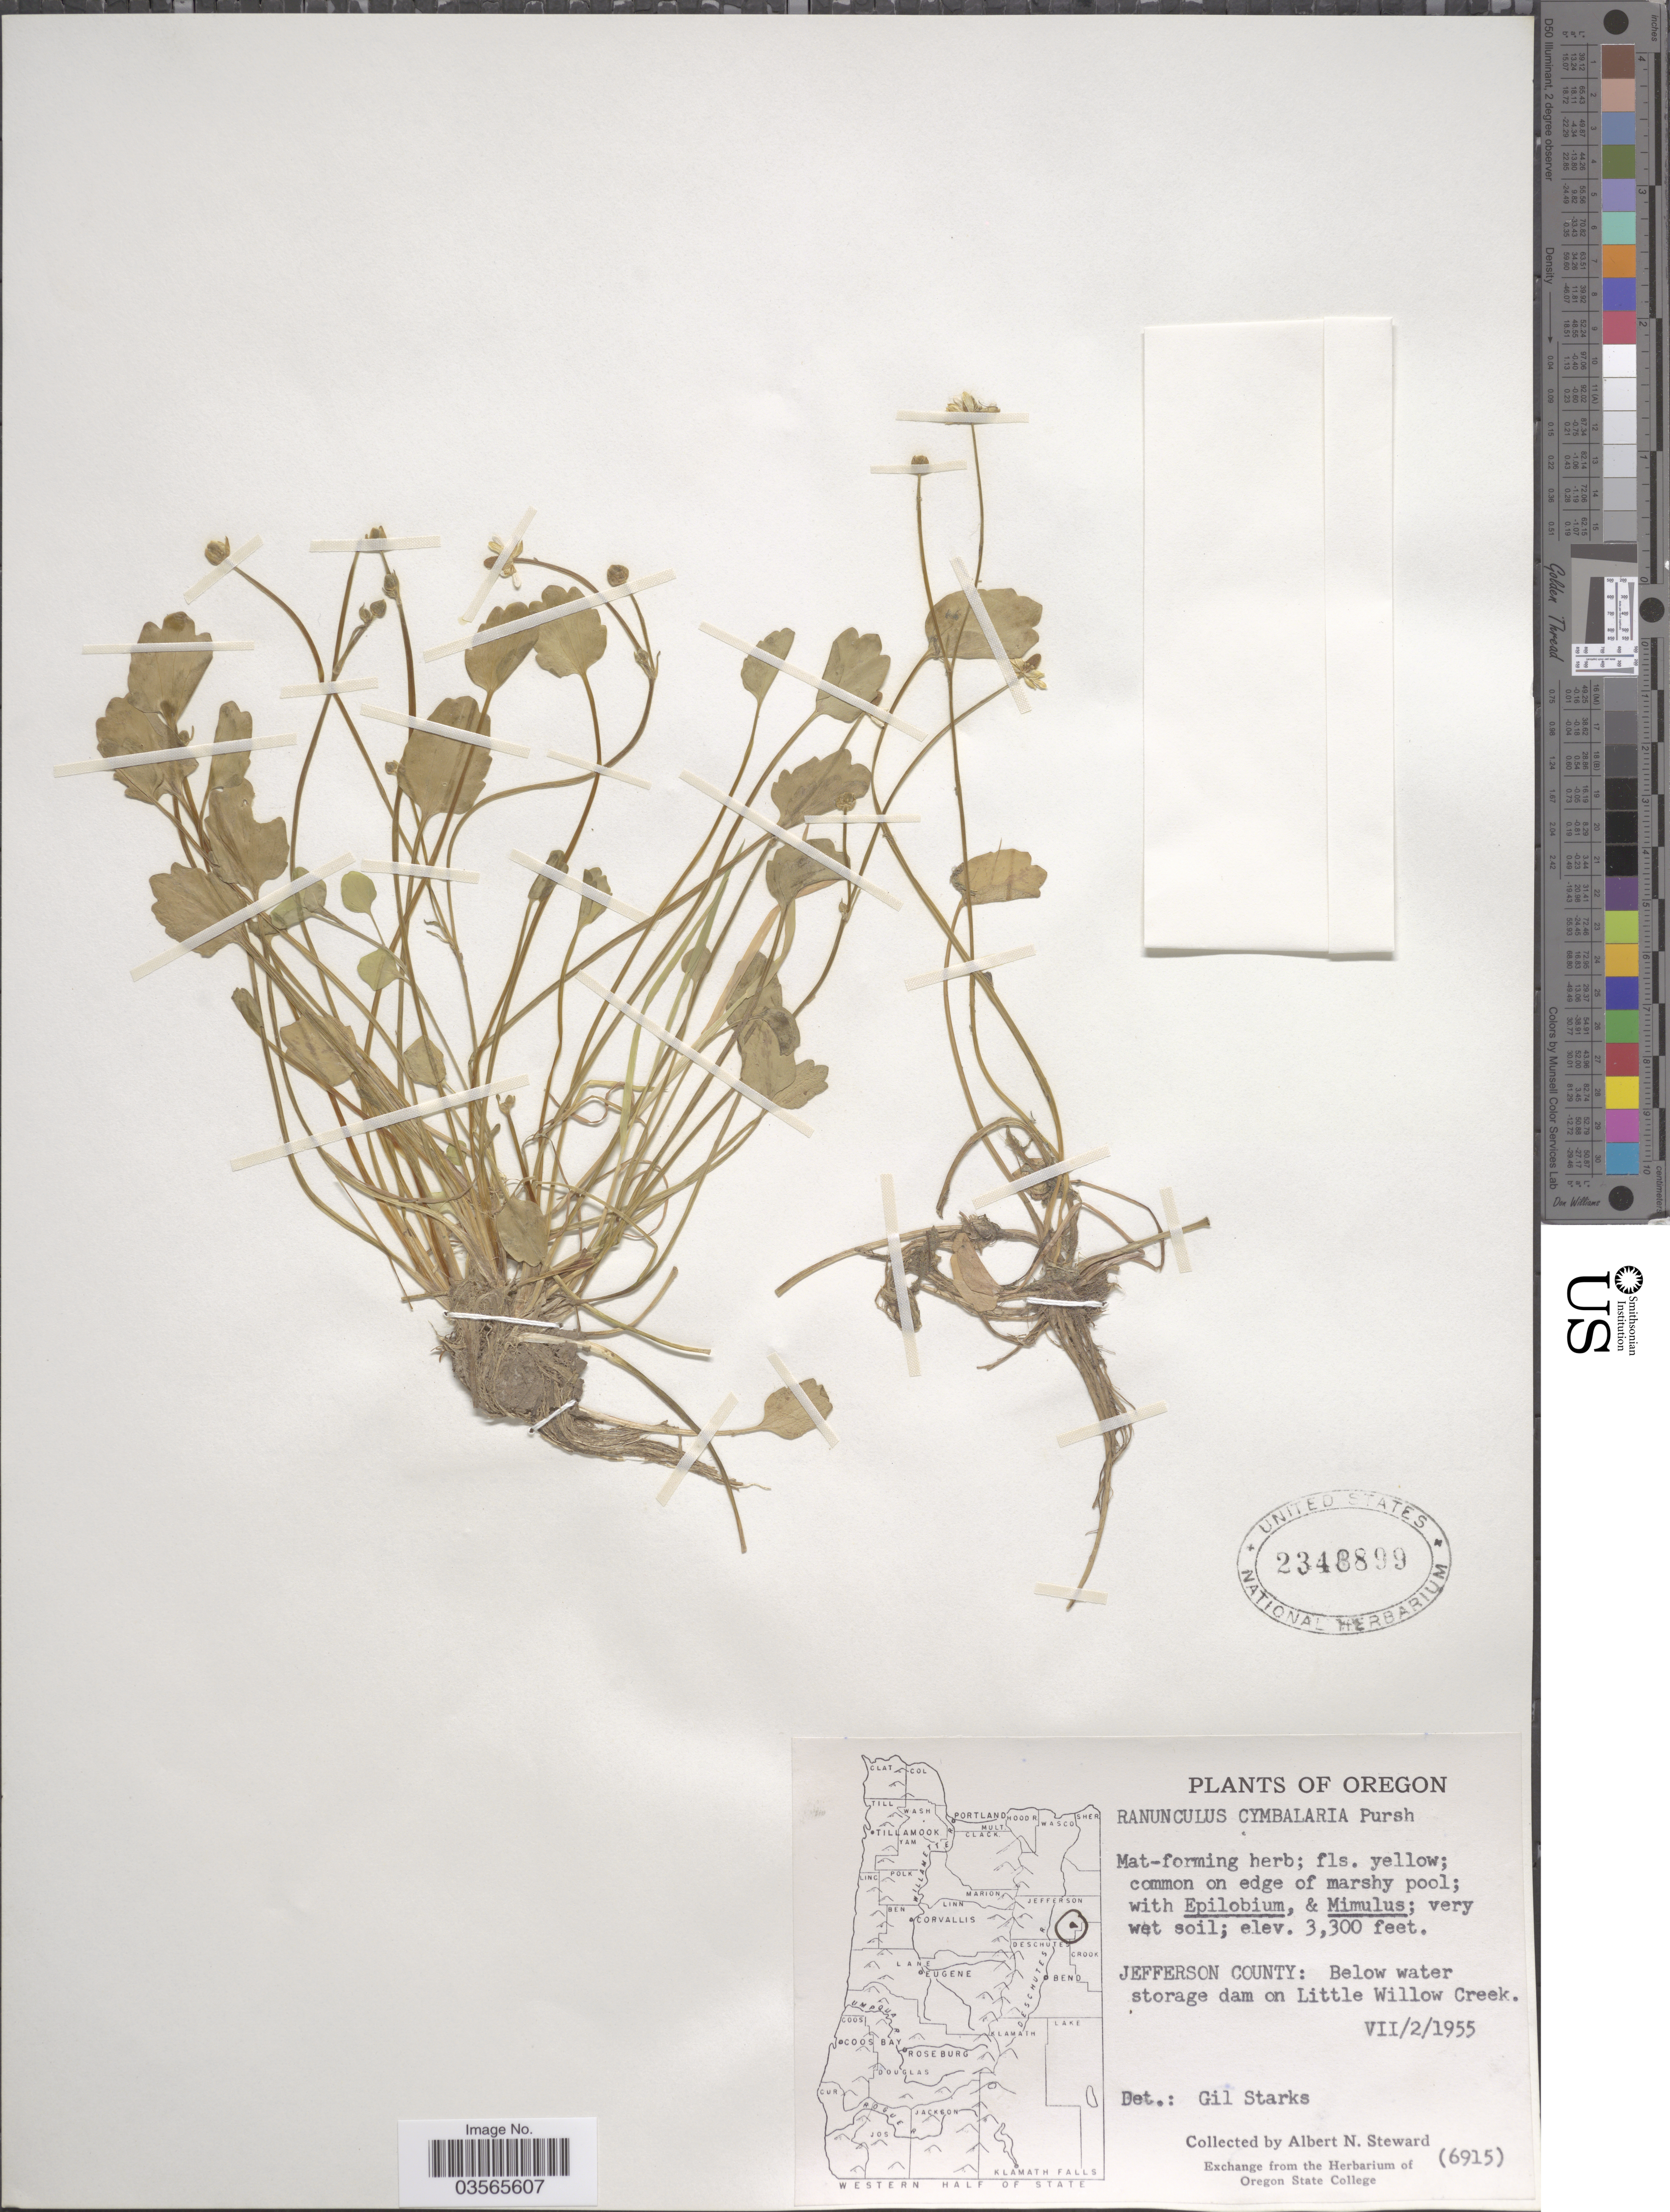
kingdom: Plantae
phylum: Tracheophyta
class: Magnoliopsida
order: Ranunculales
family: Ranunculaceae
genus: Halerpestes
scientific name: Halerpestes cymbalaria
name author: (Pursh) Greene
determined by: Strong, M. T., (US), Smithsonian Institution - National Museum of Natural History (UNITED STATES)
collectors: A. N. Steward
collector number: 6915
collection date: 1955-07-02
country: United States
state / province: Oregon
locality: Jefferson County: Below water storage dam on Little Willow Creek.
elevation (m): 1006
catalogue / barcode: US 2348899